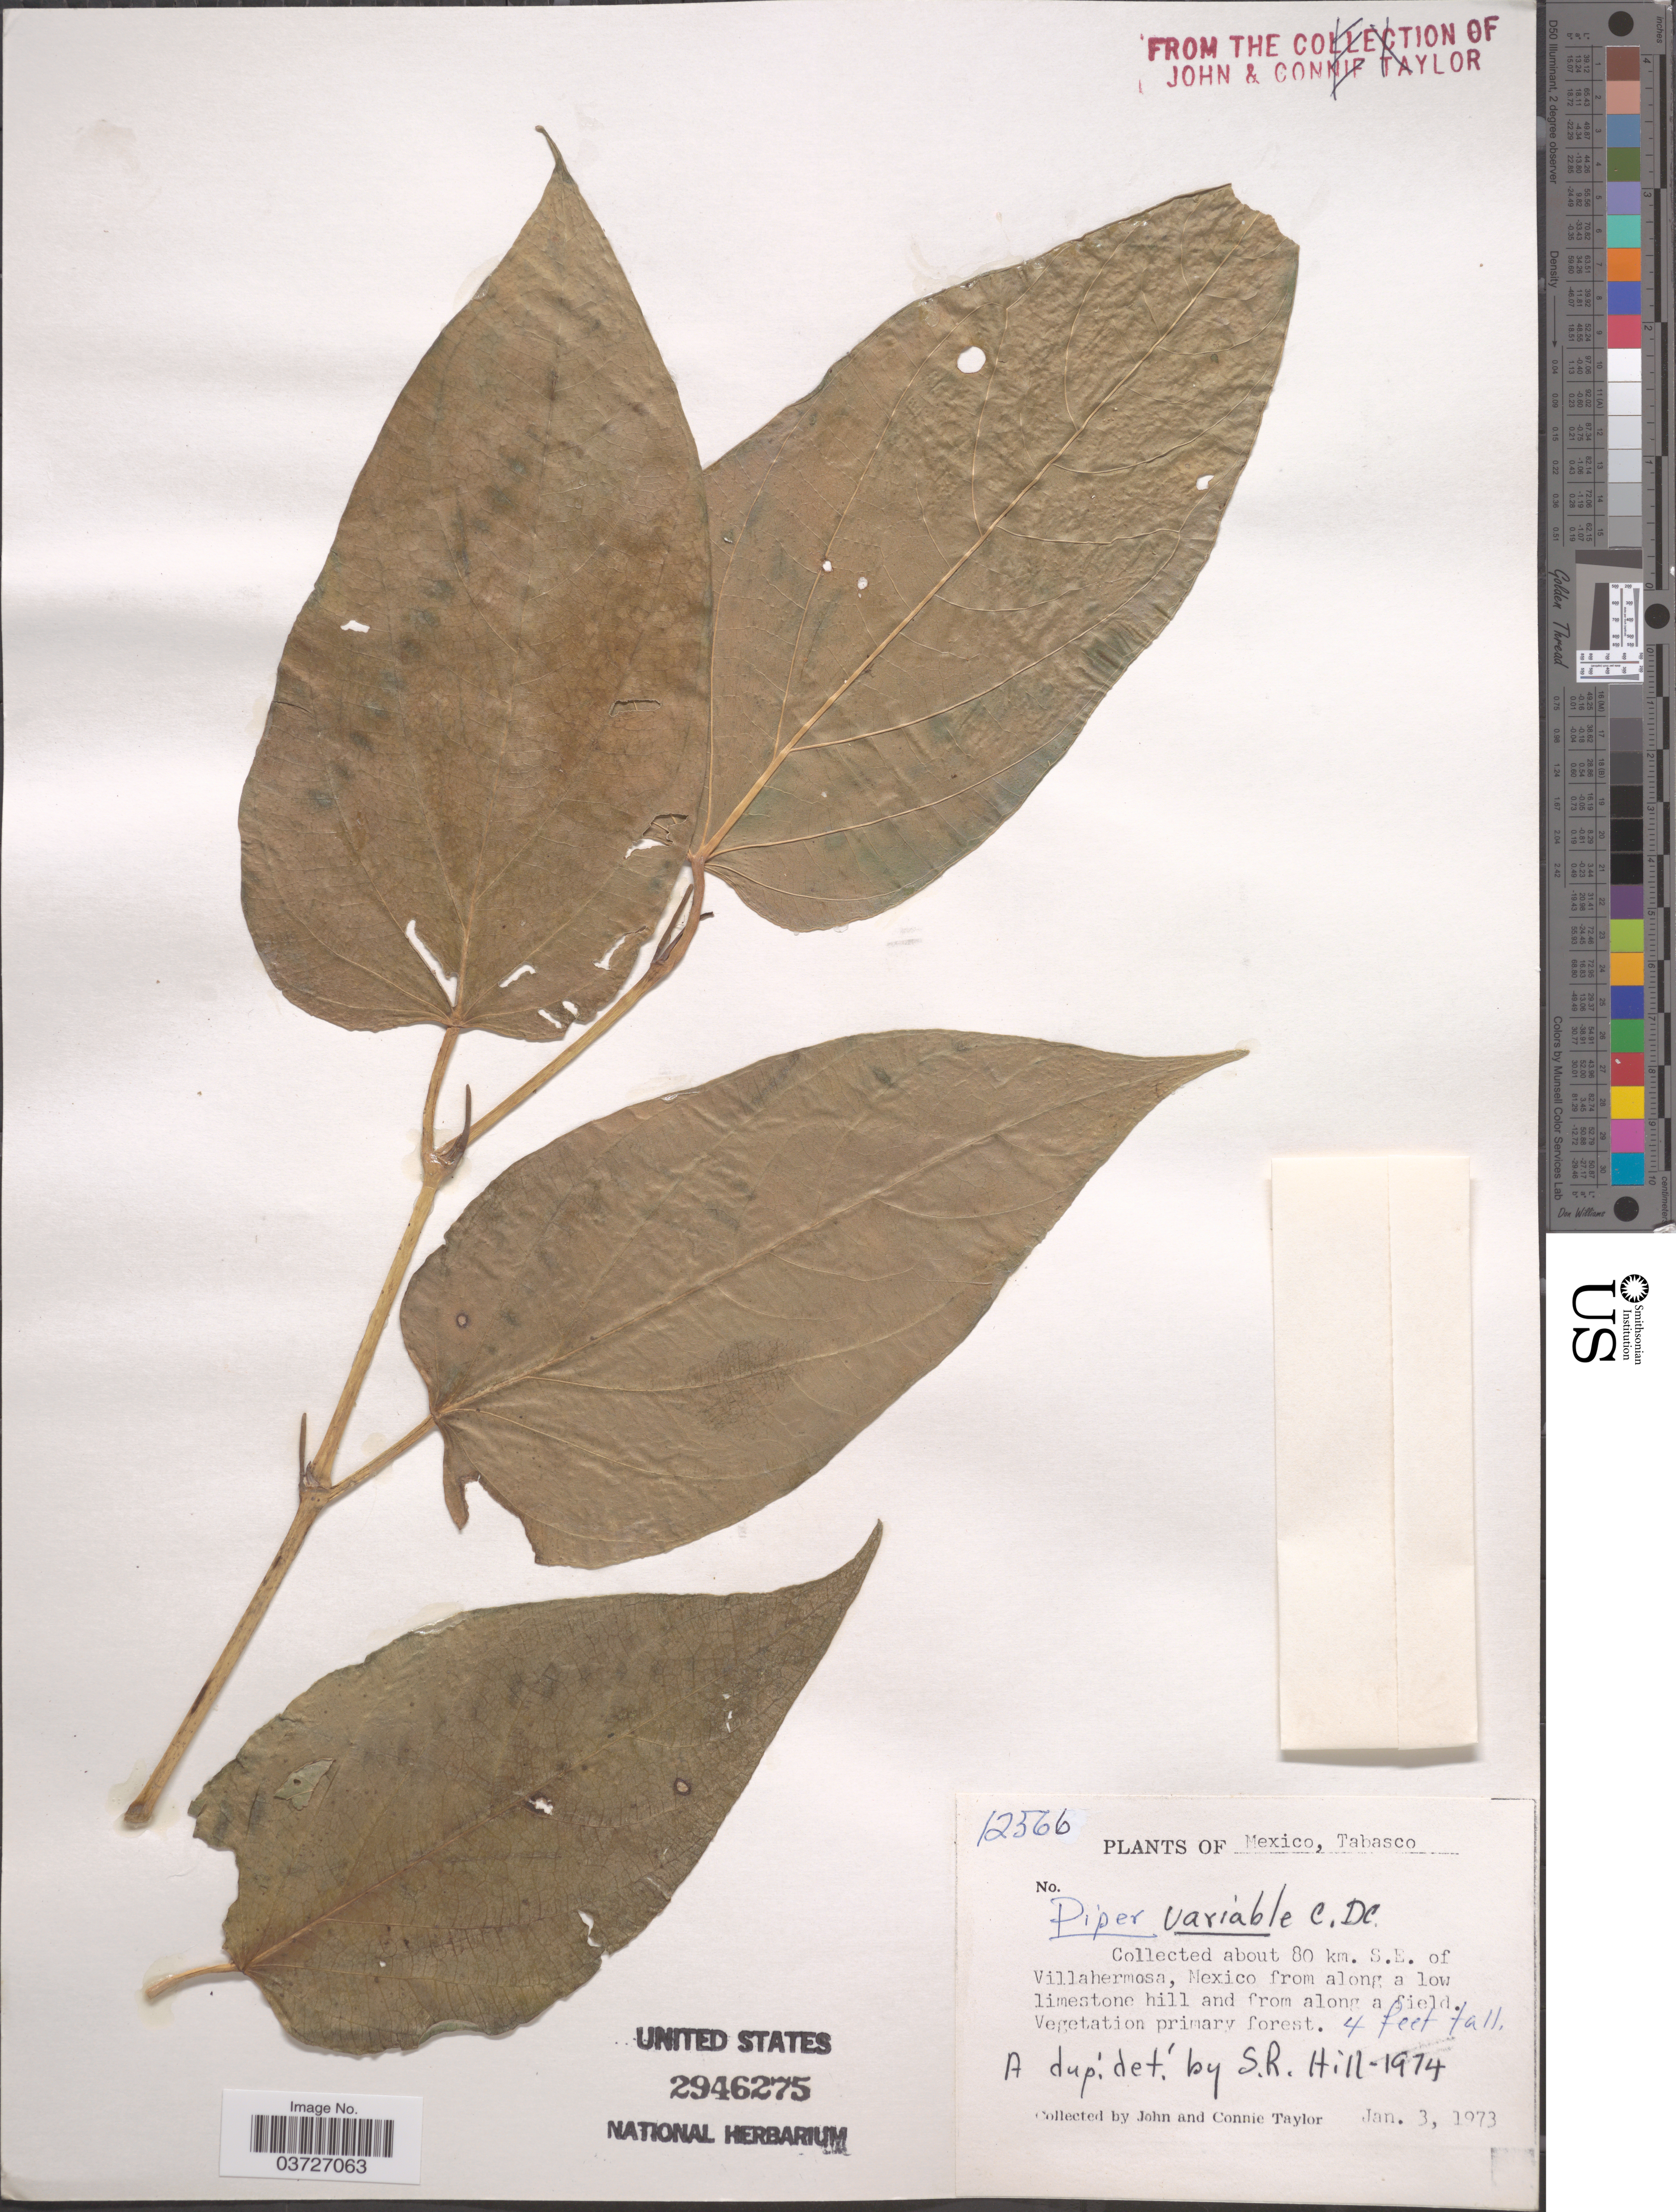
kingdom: Plantae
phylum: Tracheophyta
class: Magnoliopsida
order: Piperales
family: Piperaceae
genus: Piper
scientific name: Piper schiedeanum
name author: Steud.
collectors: J. Taylor & C. Taylor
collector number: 12566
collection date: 1973-01-03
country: Mexico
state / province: Tabasco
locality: About 80 km. S.E. of Villahermosa, Mexico from along a low limestone hill and from along a field.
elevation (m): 1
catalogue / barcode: US 2946275